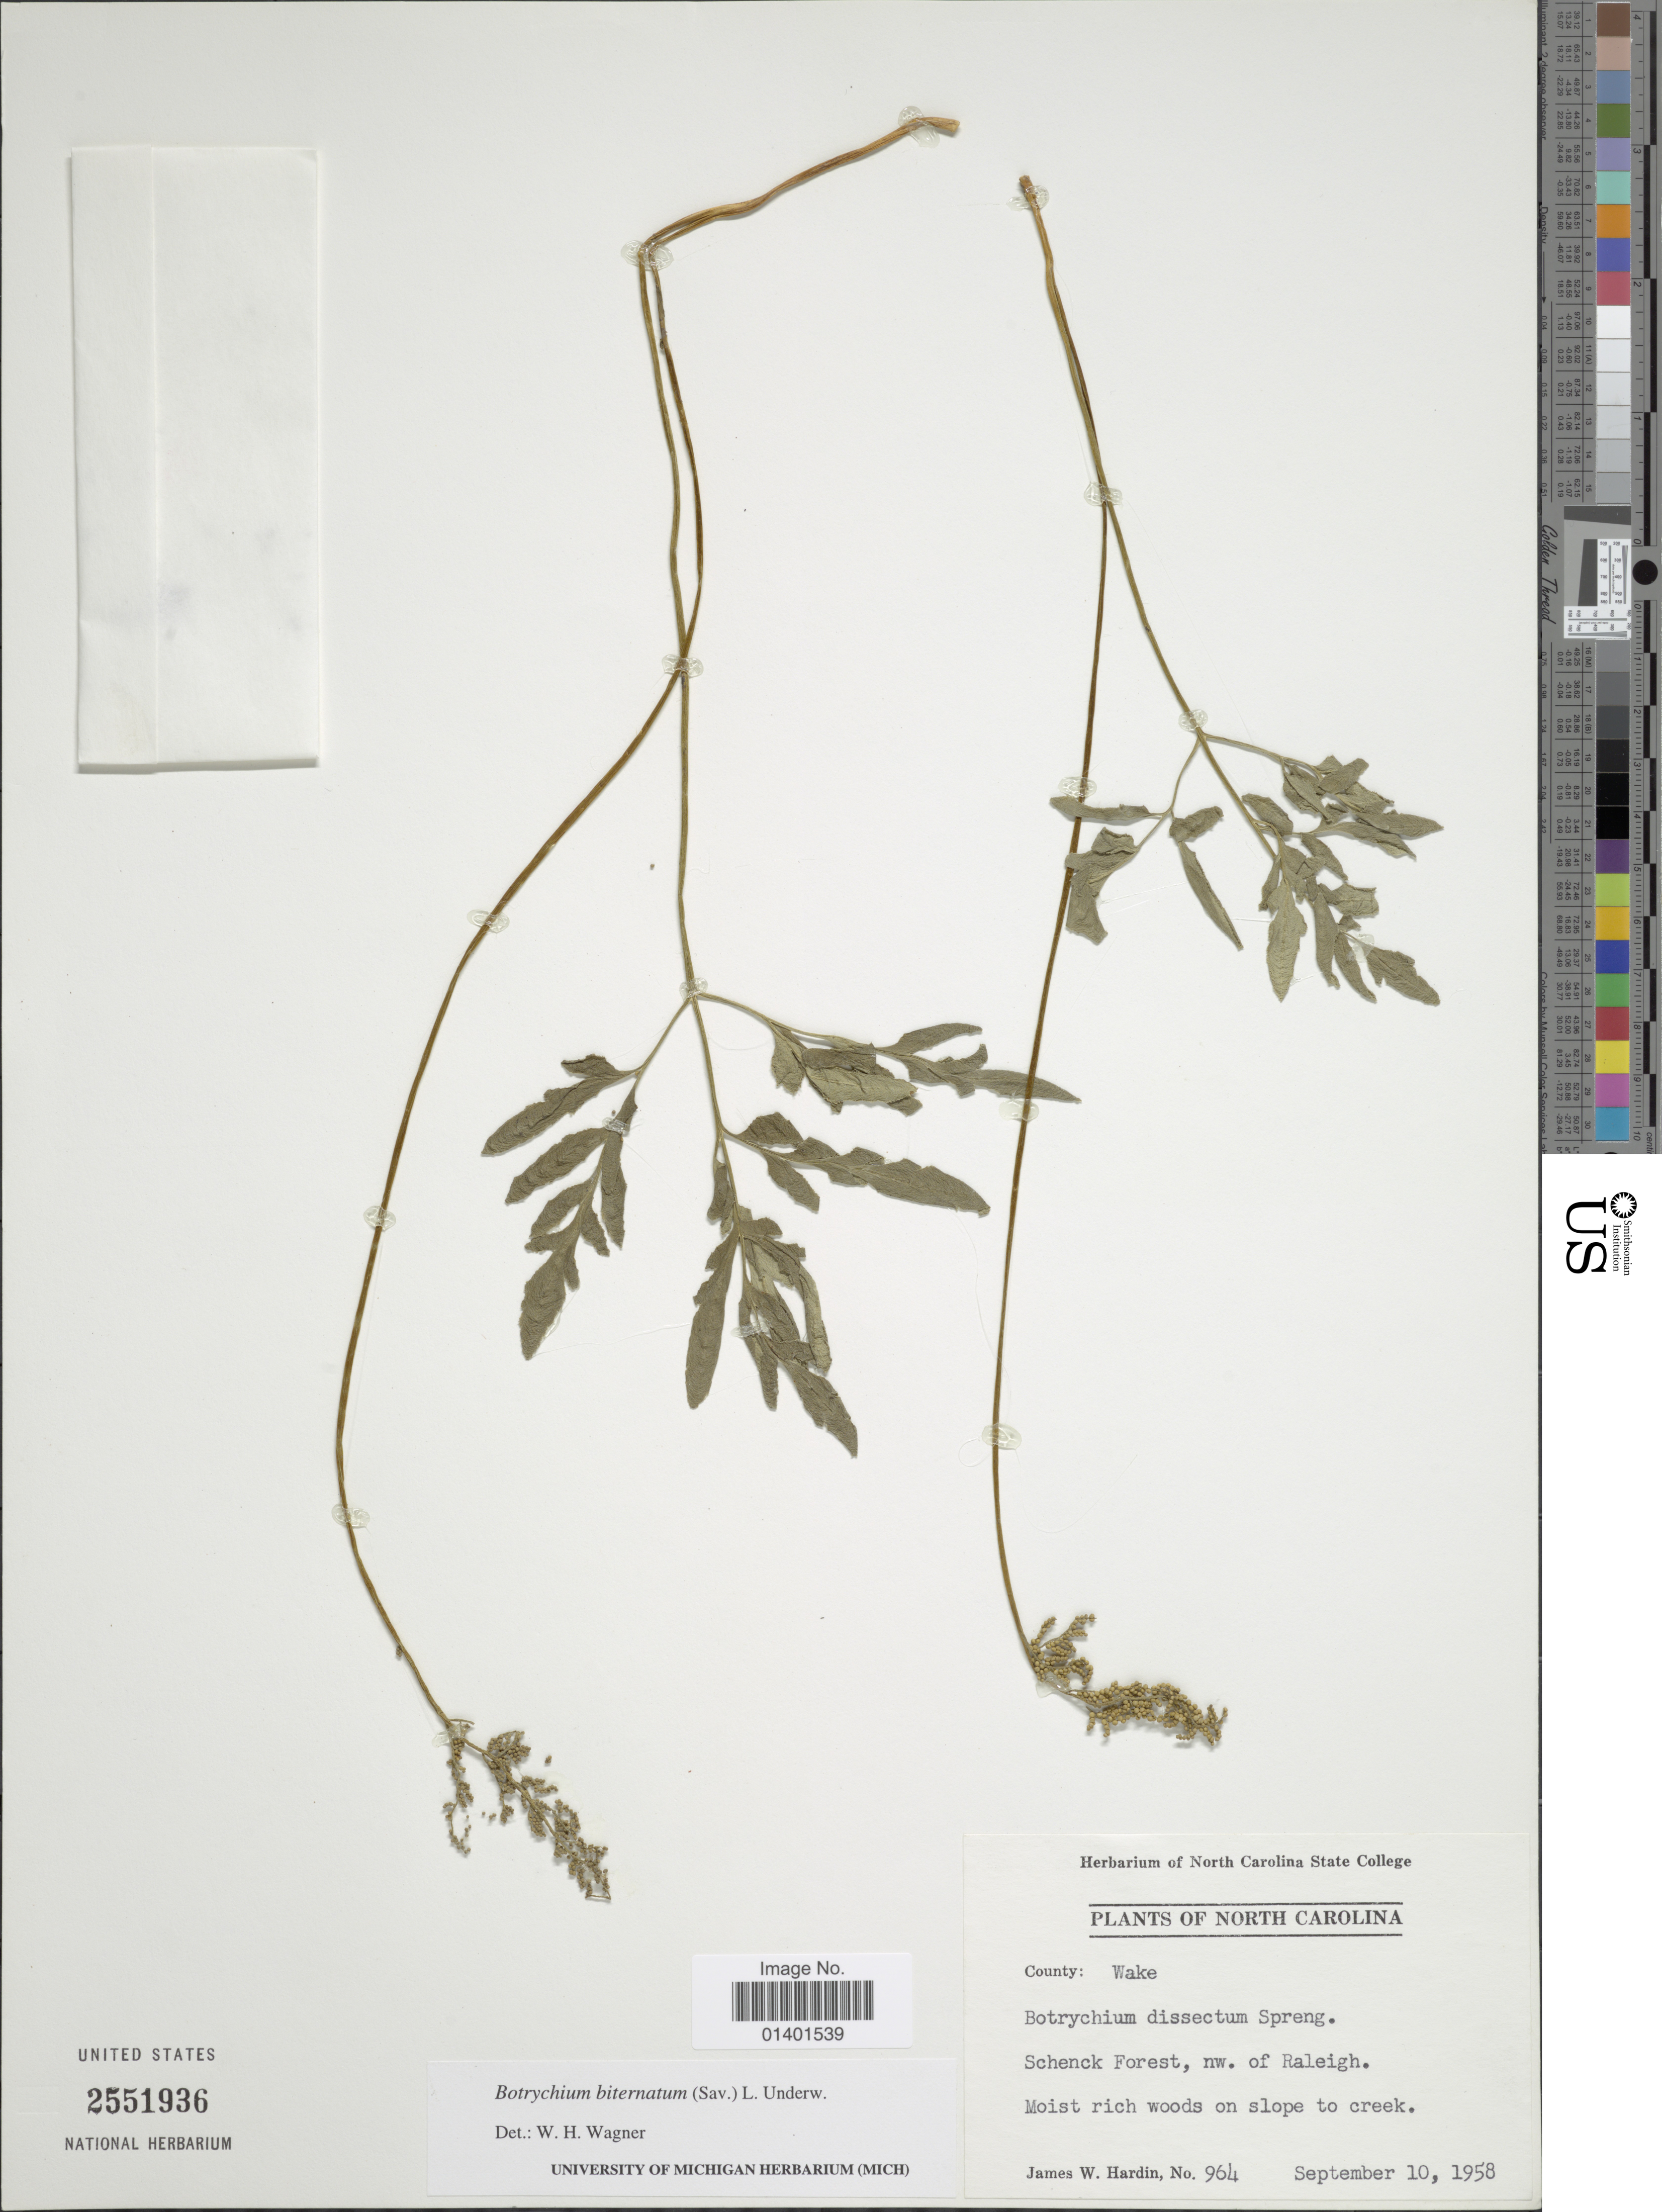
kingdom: Plantae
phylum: Tracheophyta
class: Polypodiopsida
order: Ophioglossales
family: Ophioglossaceae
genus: Botrychium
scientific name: Botrychium biternatum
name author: (Sav.) Underw.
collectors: J. W. Hardin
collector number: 964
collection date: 1958-09-10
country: United States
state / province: North Carolina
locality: County: Wake. Schenck Forest, nw. of Raleigh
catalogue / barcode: US 2551936